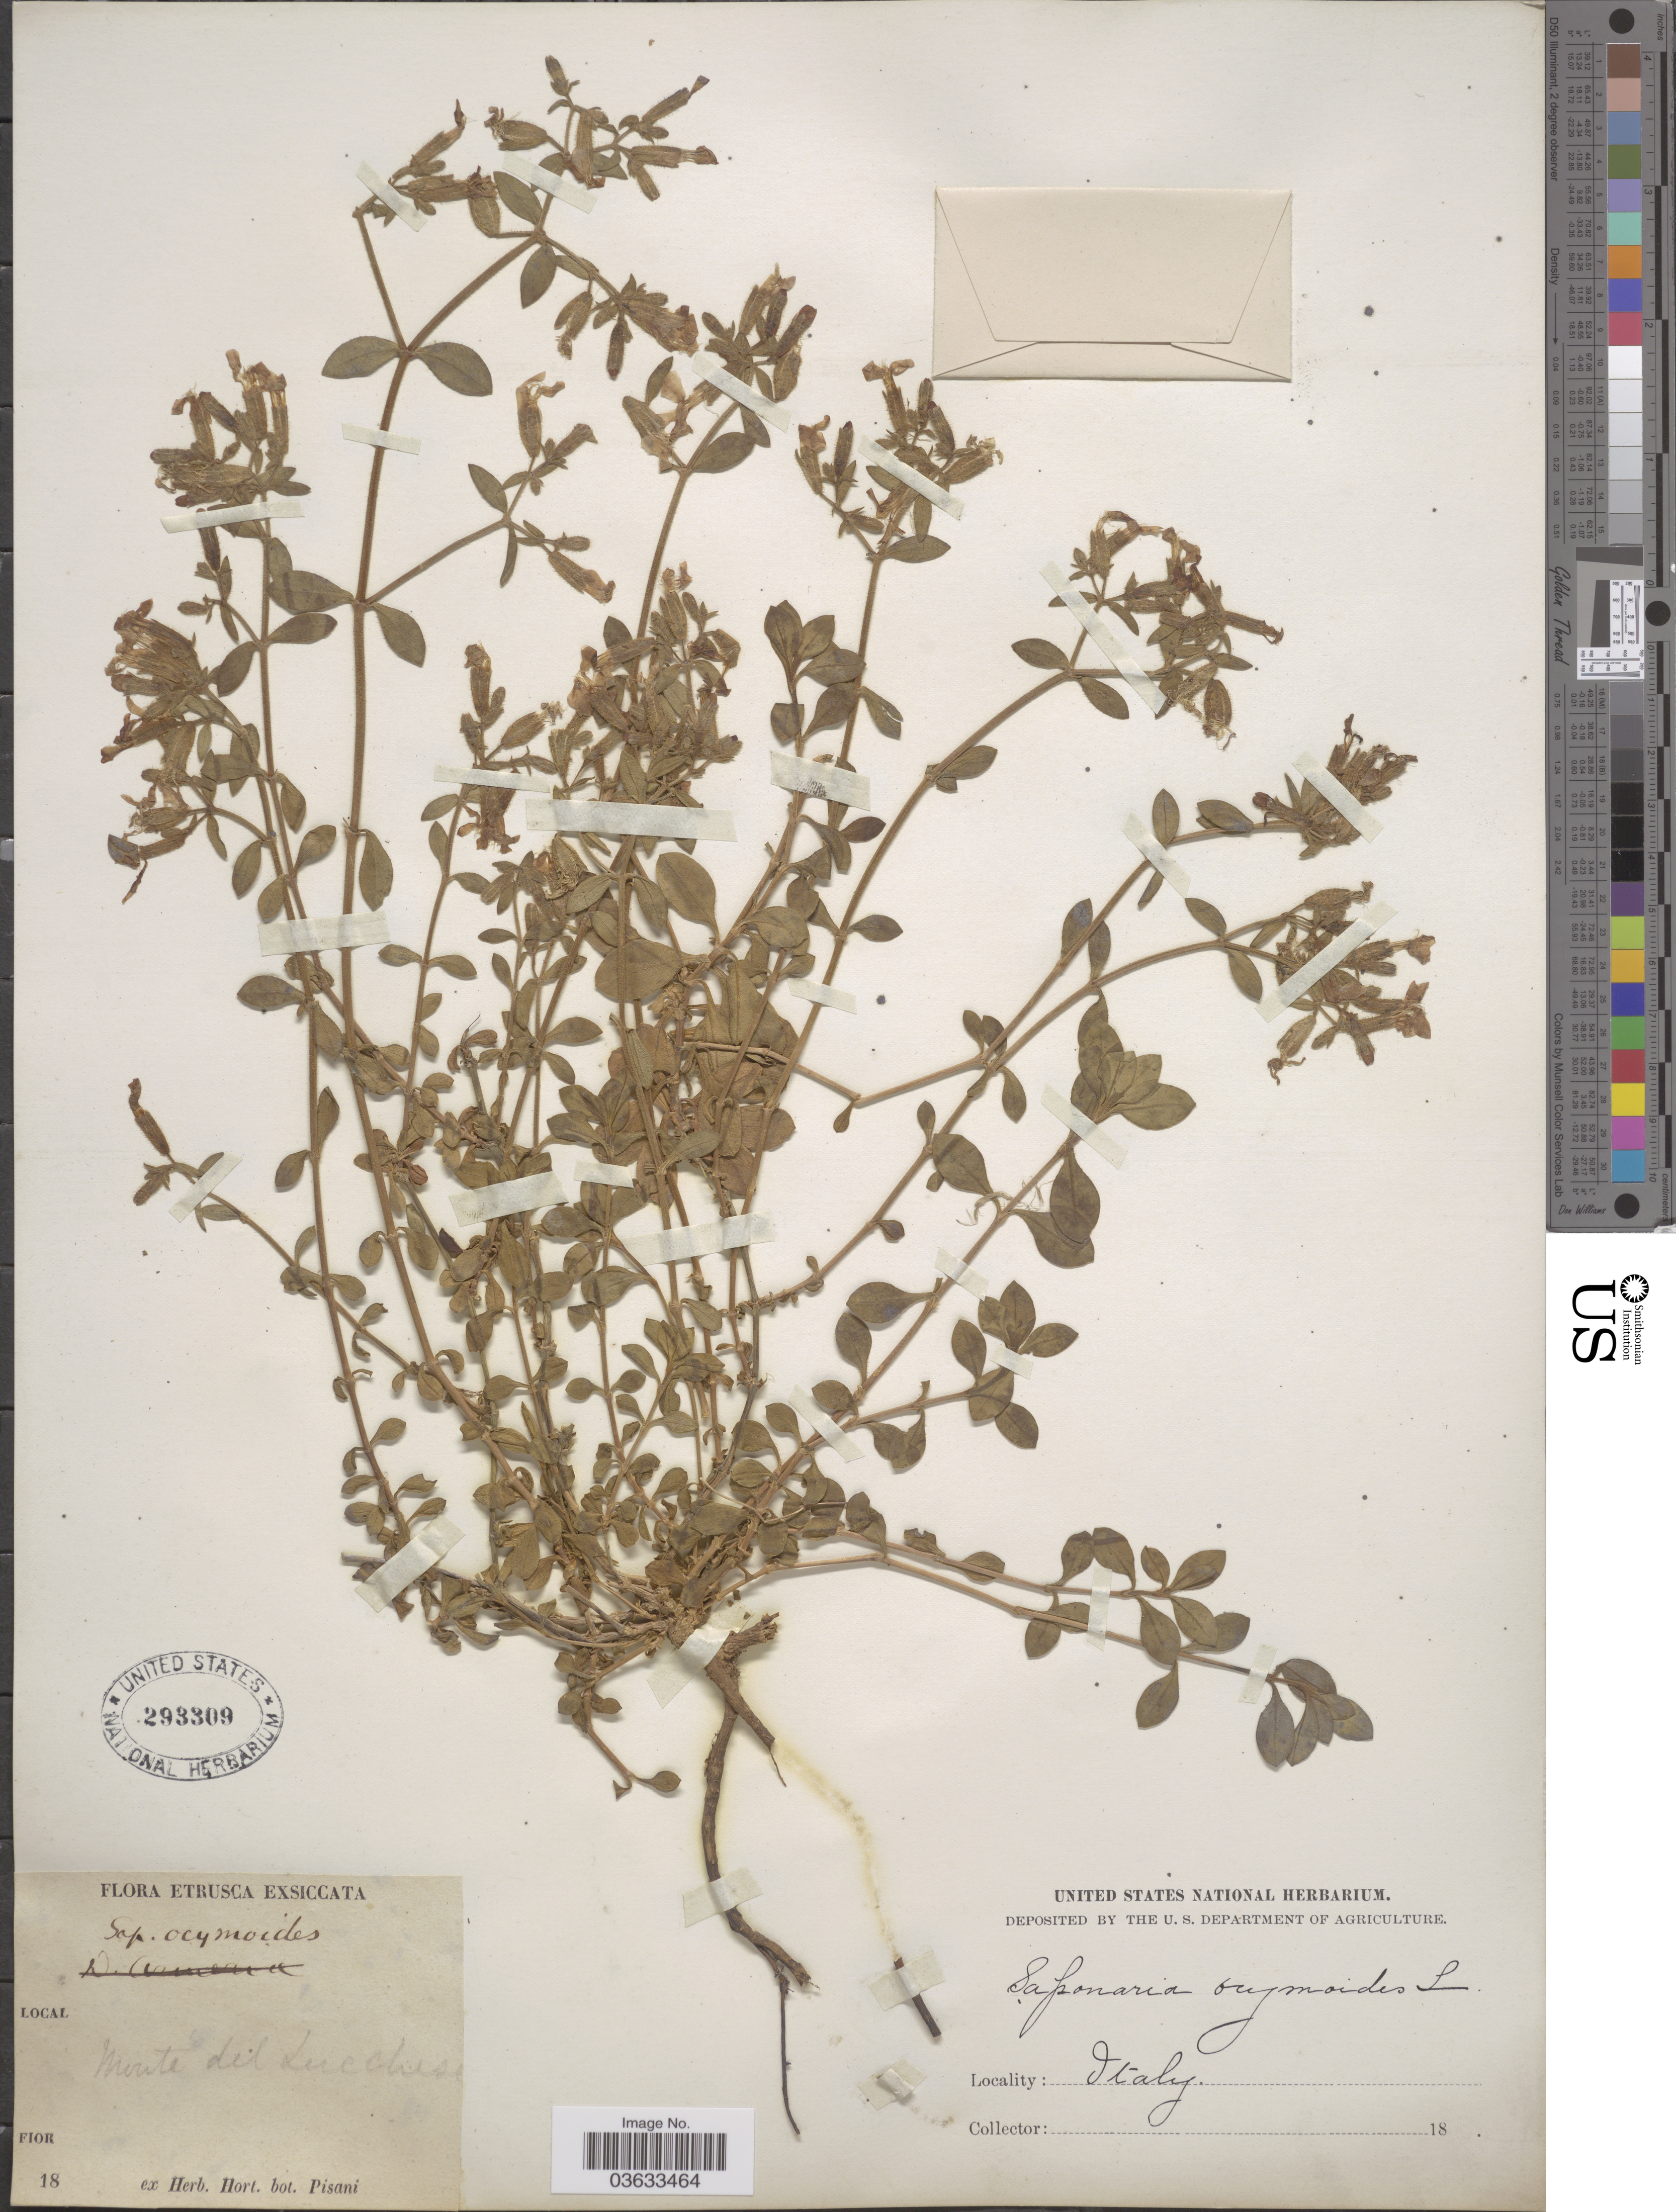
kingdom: Plantae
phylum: Tracheophyta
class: Magnoliopsida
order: Caryophyllales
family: Caryophyllaceae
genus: Saponaria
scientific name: Saponaria ocymoides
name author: L.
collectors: ex herb. Hort. Bot. Pisani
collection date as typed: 18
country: Italy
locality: Etrusca. Monte del Lucchiso [interpreted].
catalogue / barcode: US 293309